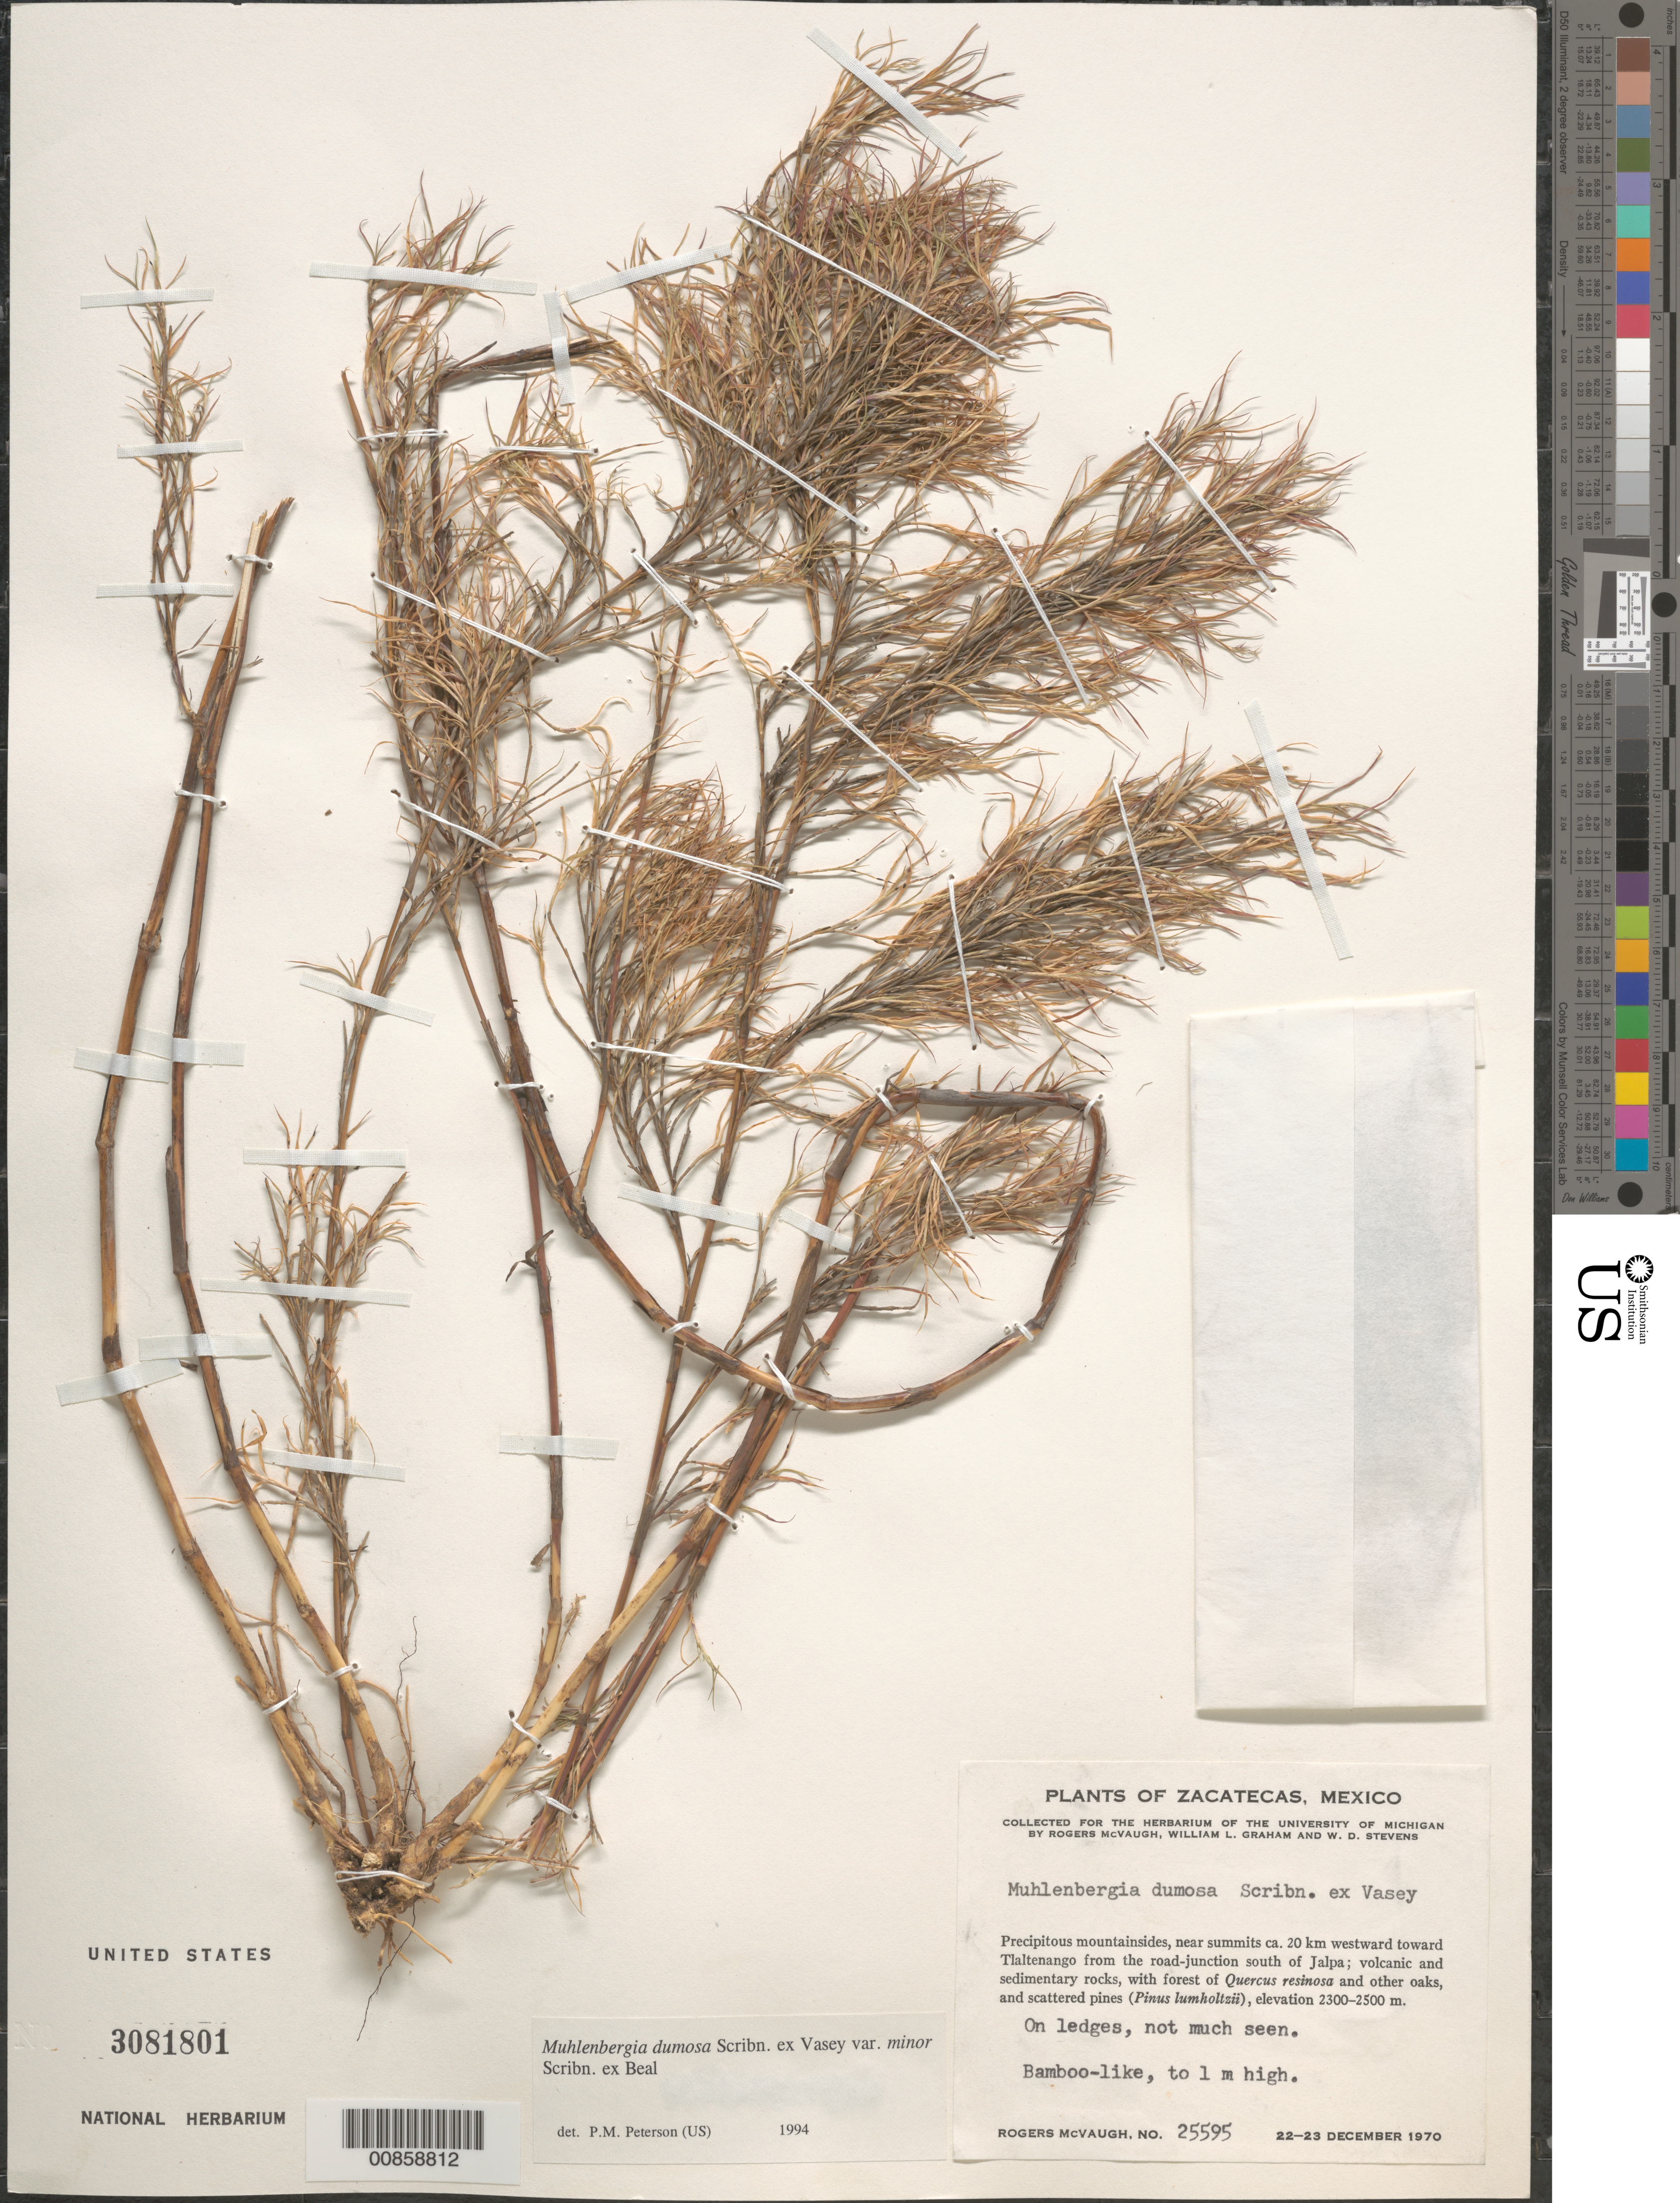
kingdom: Plantae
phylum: Tracheophyta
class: Liliopsida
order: Poales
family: Poaceae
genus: Muhlenbergia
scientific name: Muhlenbergia dumosa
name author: Scribn. ex Vasey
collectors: R. McVaugh, W. Graham & W. D. Stevens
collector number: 25595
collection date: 1970-12-22/1970-12-23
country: Mexico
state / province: Zacatecas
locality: Precipitous mountainsides, near summits ca. 20 km westward toward Tlaltenango from the road-junction south of Jalpa.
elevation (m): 2300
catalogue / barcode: US 3081801